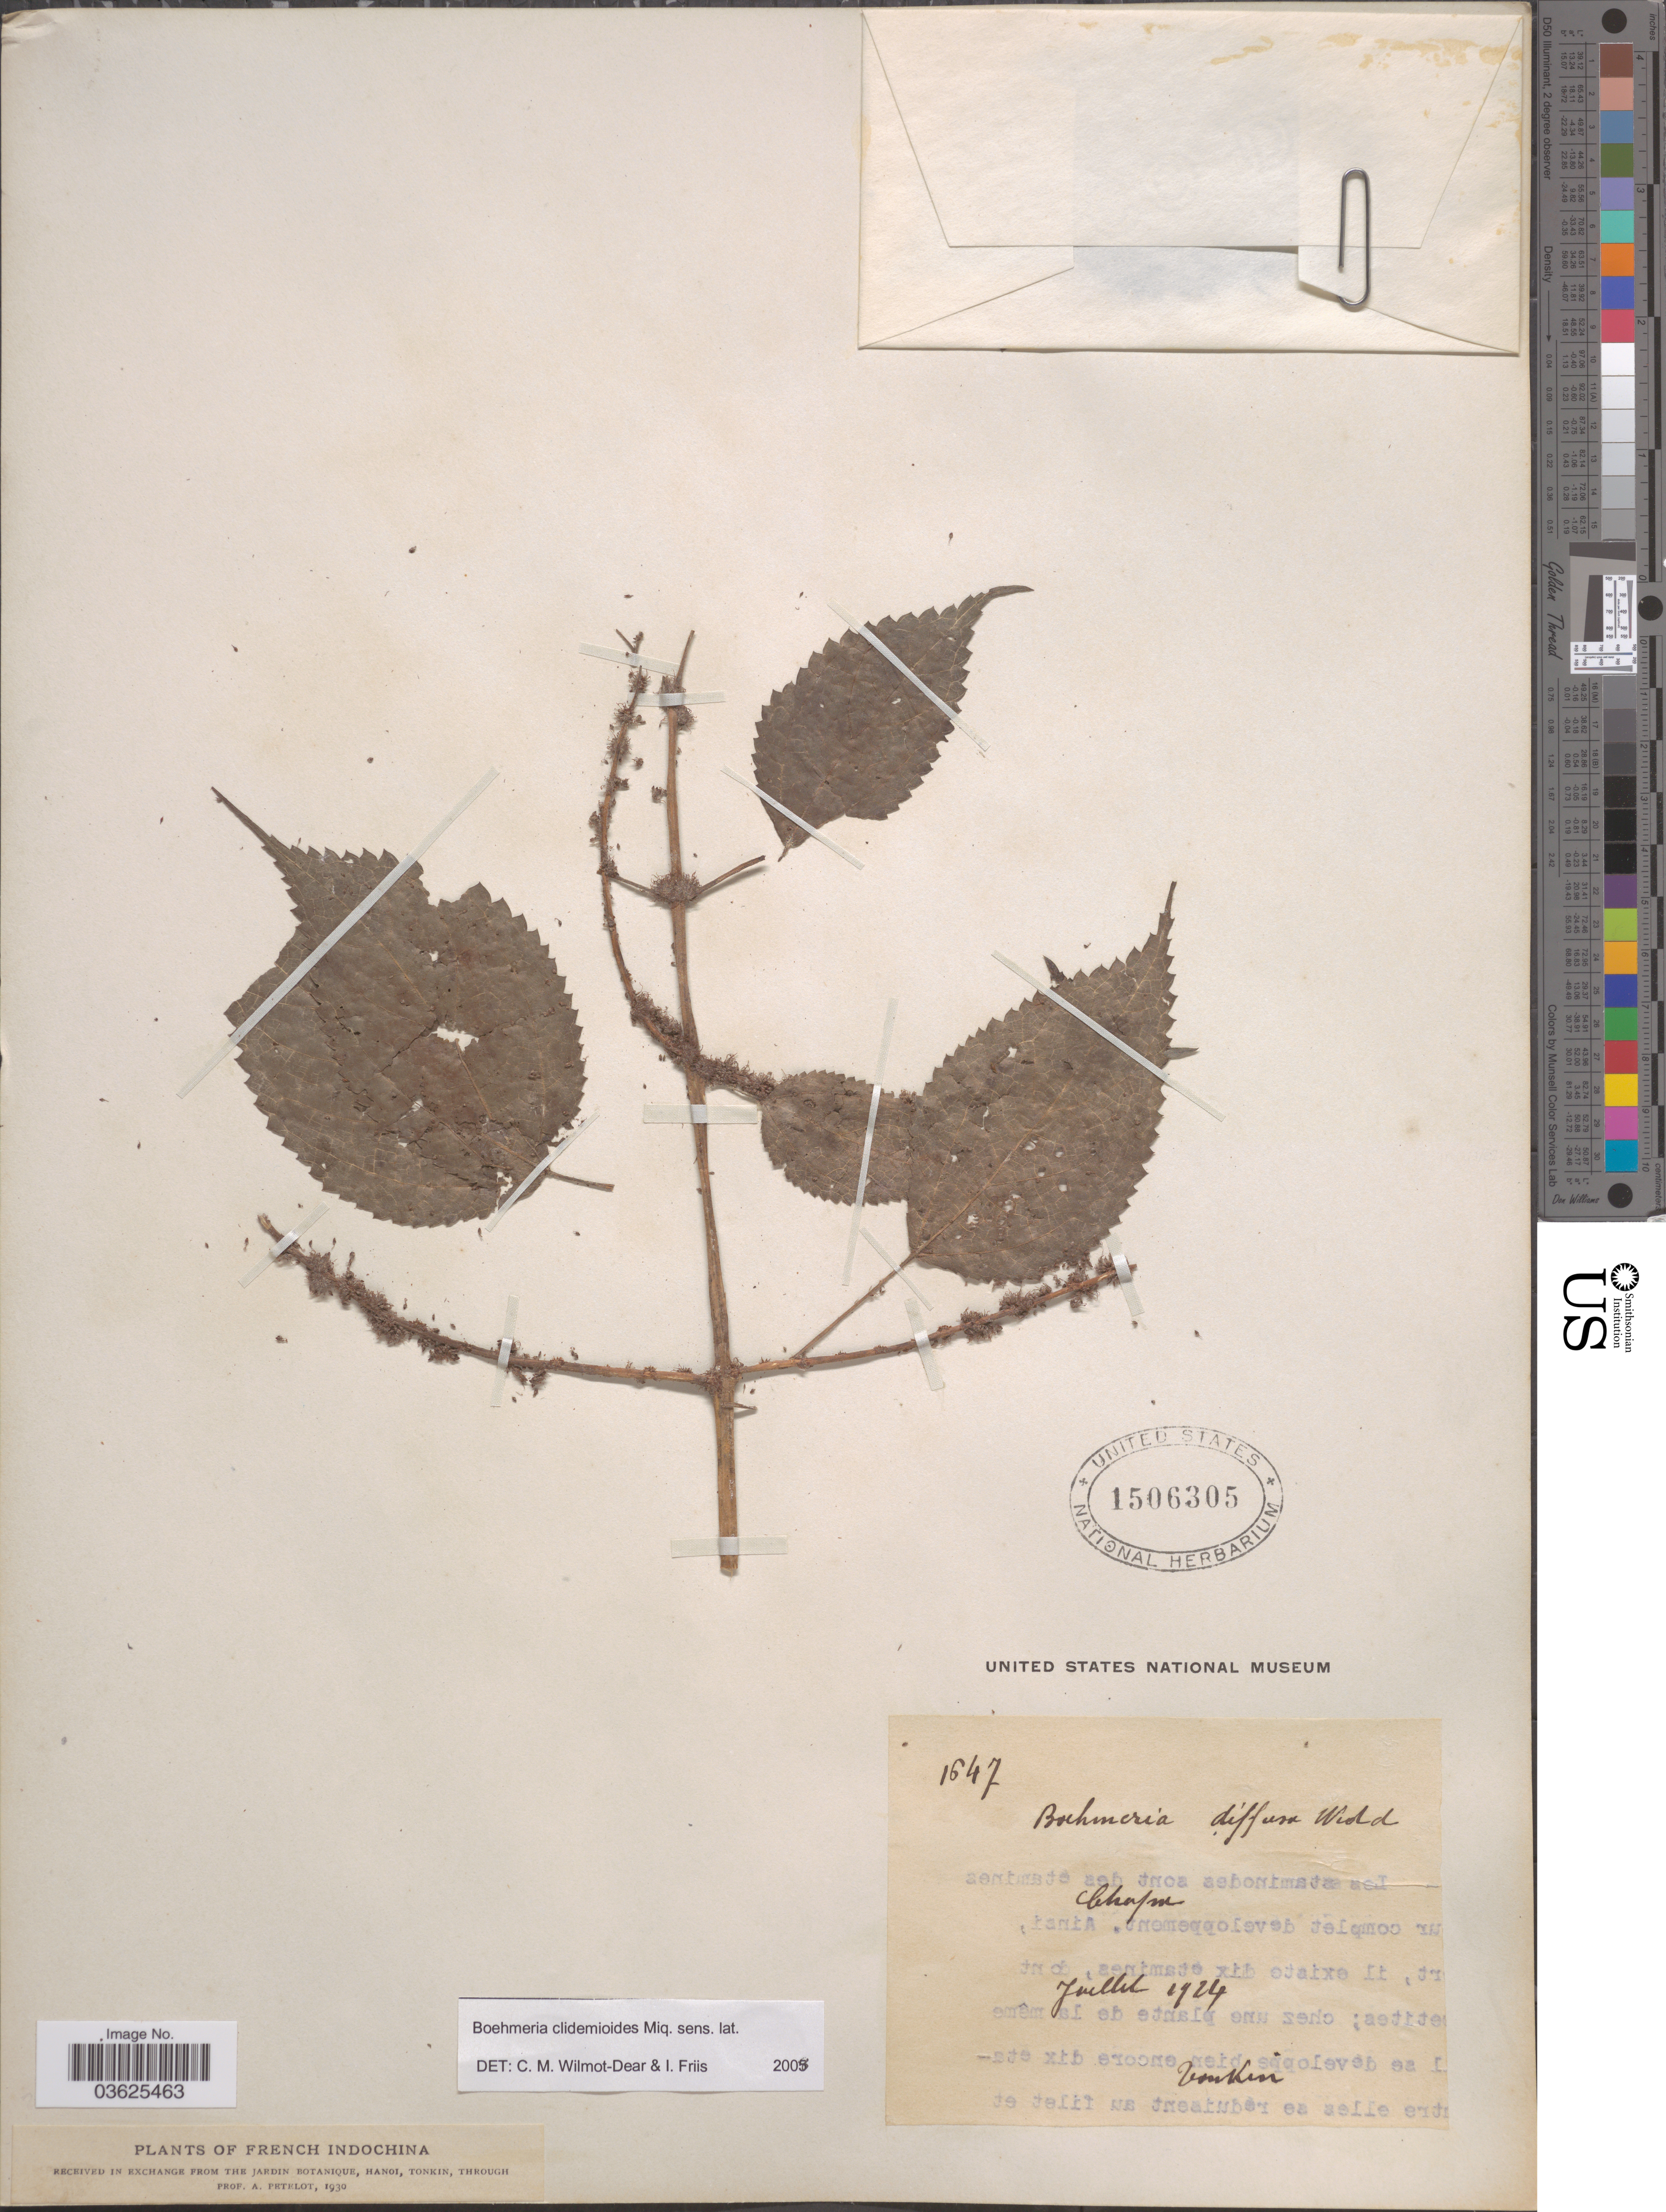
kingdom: Plantae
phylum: Tracheophyta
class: Magnoliopsida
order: Rosales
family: Urticaceae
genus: Boehmeria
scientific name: Boehmeria clidemioides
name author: Miq.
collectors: P. A. Pételot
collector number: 1647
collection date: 1924-07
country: Vietnam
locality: French Indochina. Chapa.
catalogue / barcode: US 1506305